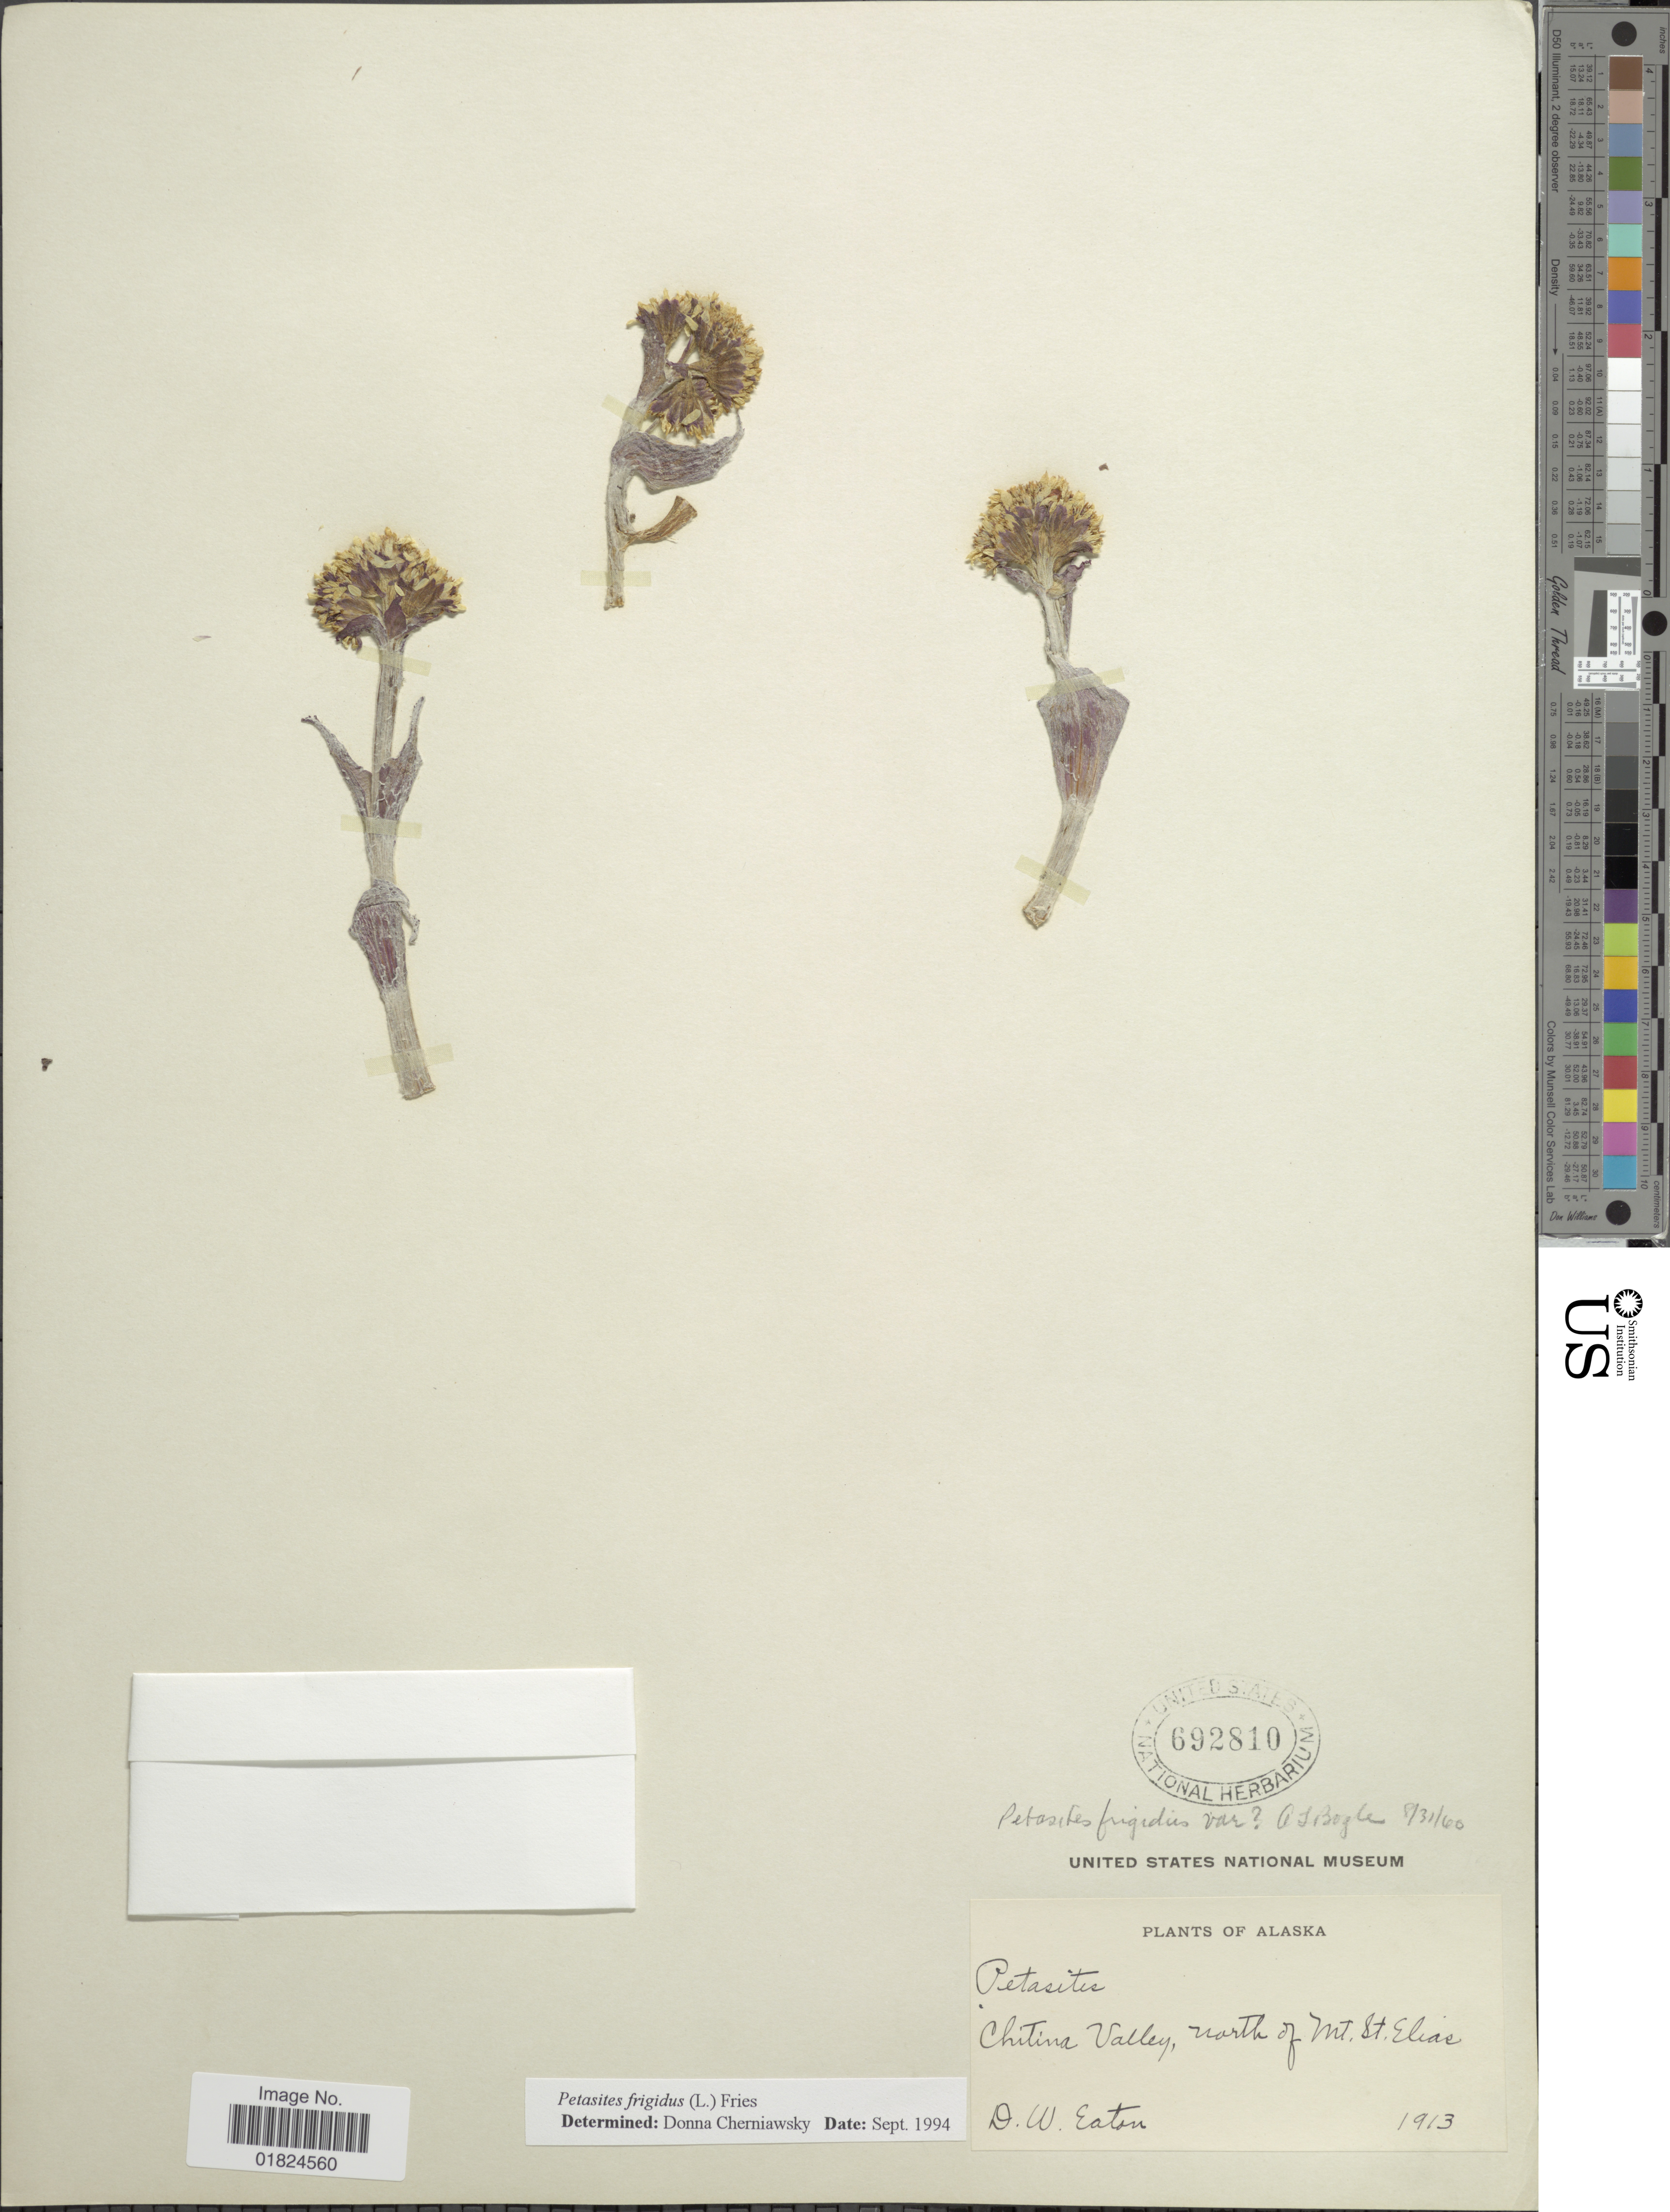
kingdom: Plantae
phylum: Tracheophyta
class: Magnoliopsida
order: Asterales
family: Asteraceae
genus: Petasites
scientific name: Petasites frigidus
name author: (L.) Fr.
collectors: D. Eaton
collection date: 1913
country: United States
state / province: Alaska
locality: Chitina Valley, north of Mt. St. Elias.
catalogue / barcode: US 692810